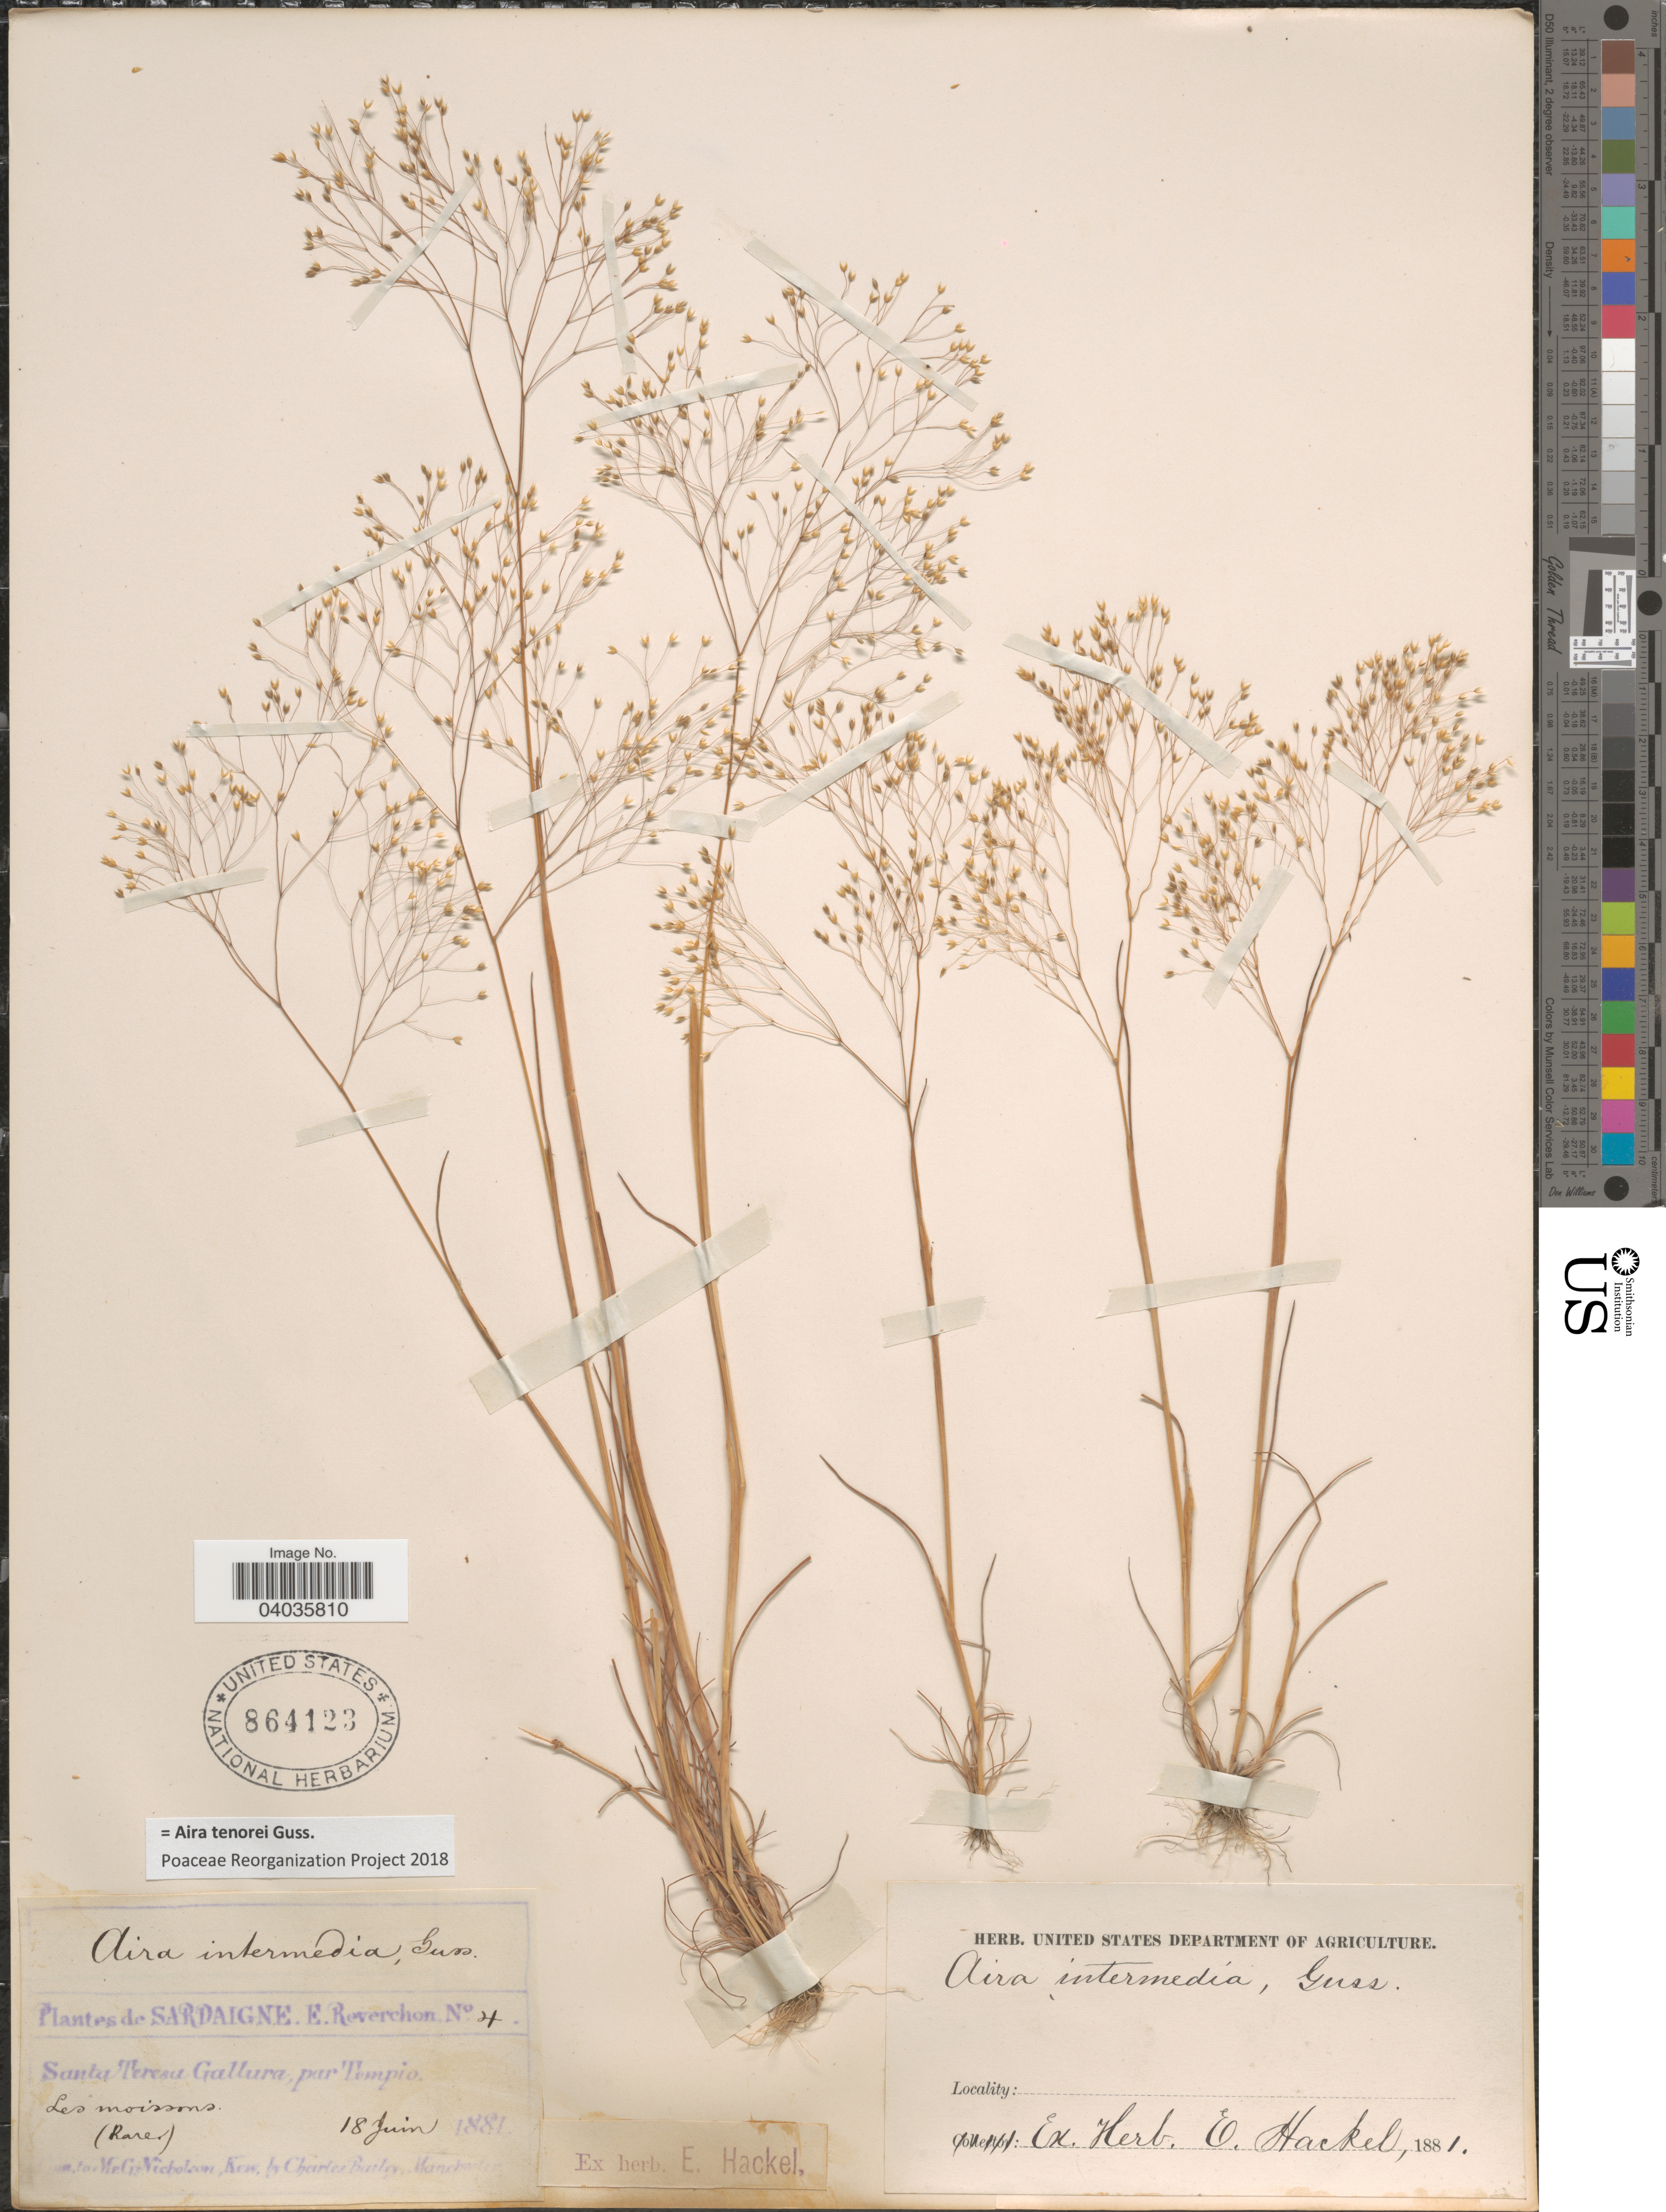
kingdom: Plantae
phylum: Tracheophyta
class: Liliopsida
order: Poales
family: Poaceae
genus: Aira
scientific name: Aira tenorei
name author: Gussone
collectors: E. Reverchon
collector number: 4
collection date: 1881-06-18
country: Italy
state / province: Sardegna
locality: Sardaigne. Santa Teresa Gallura par Tempio. Les moissons.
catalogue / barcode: US 864123